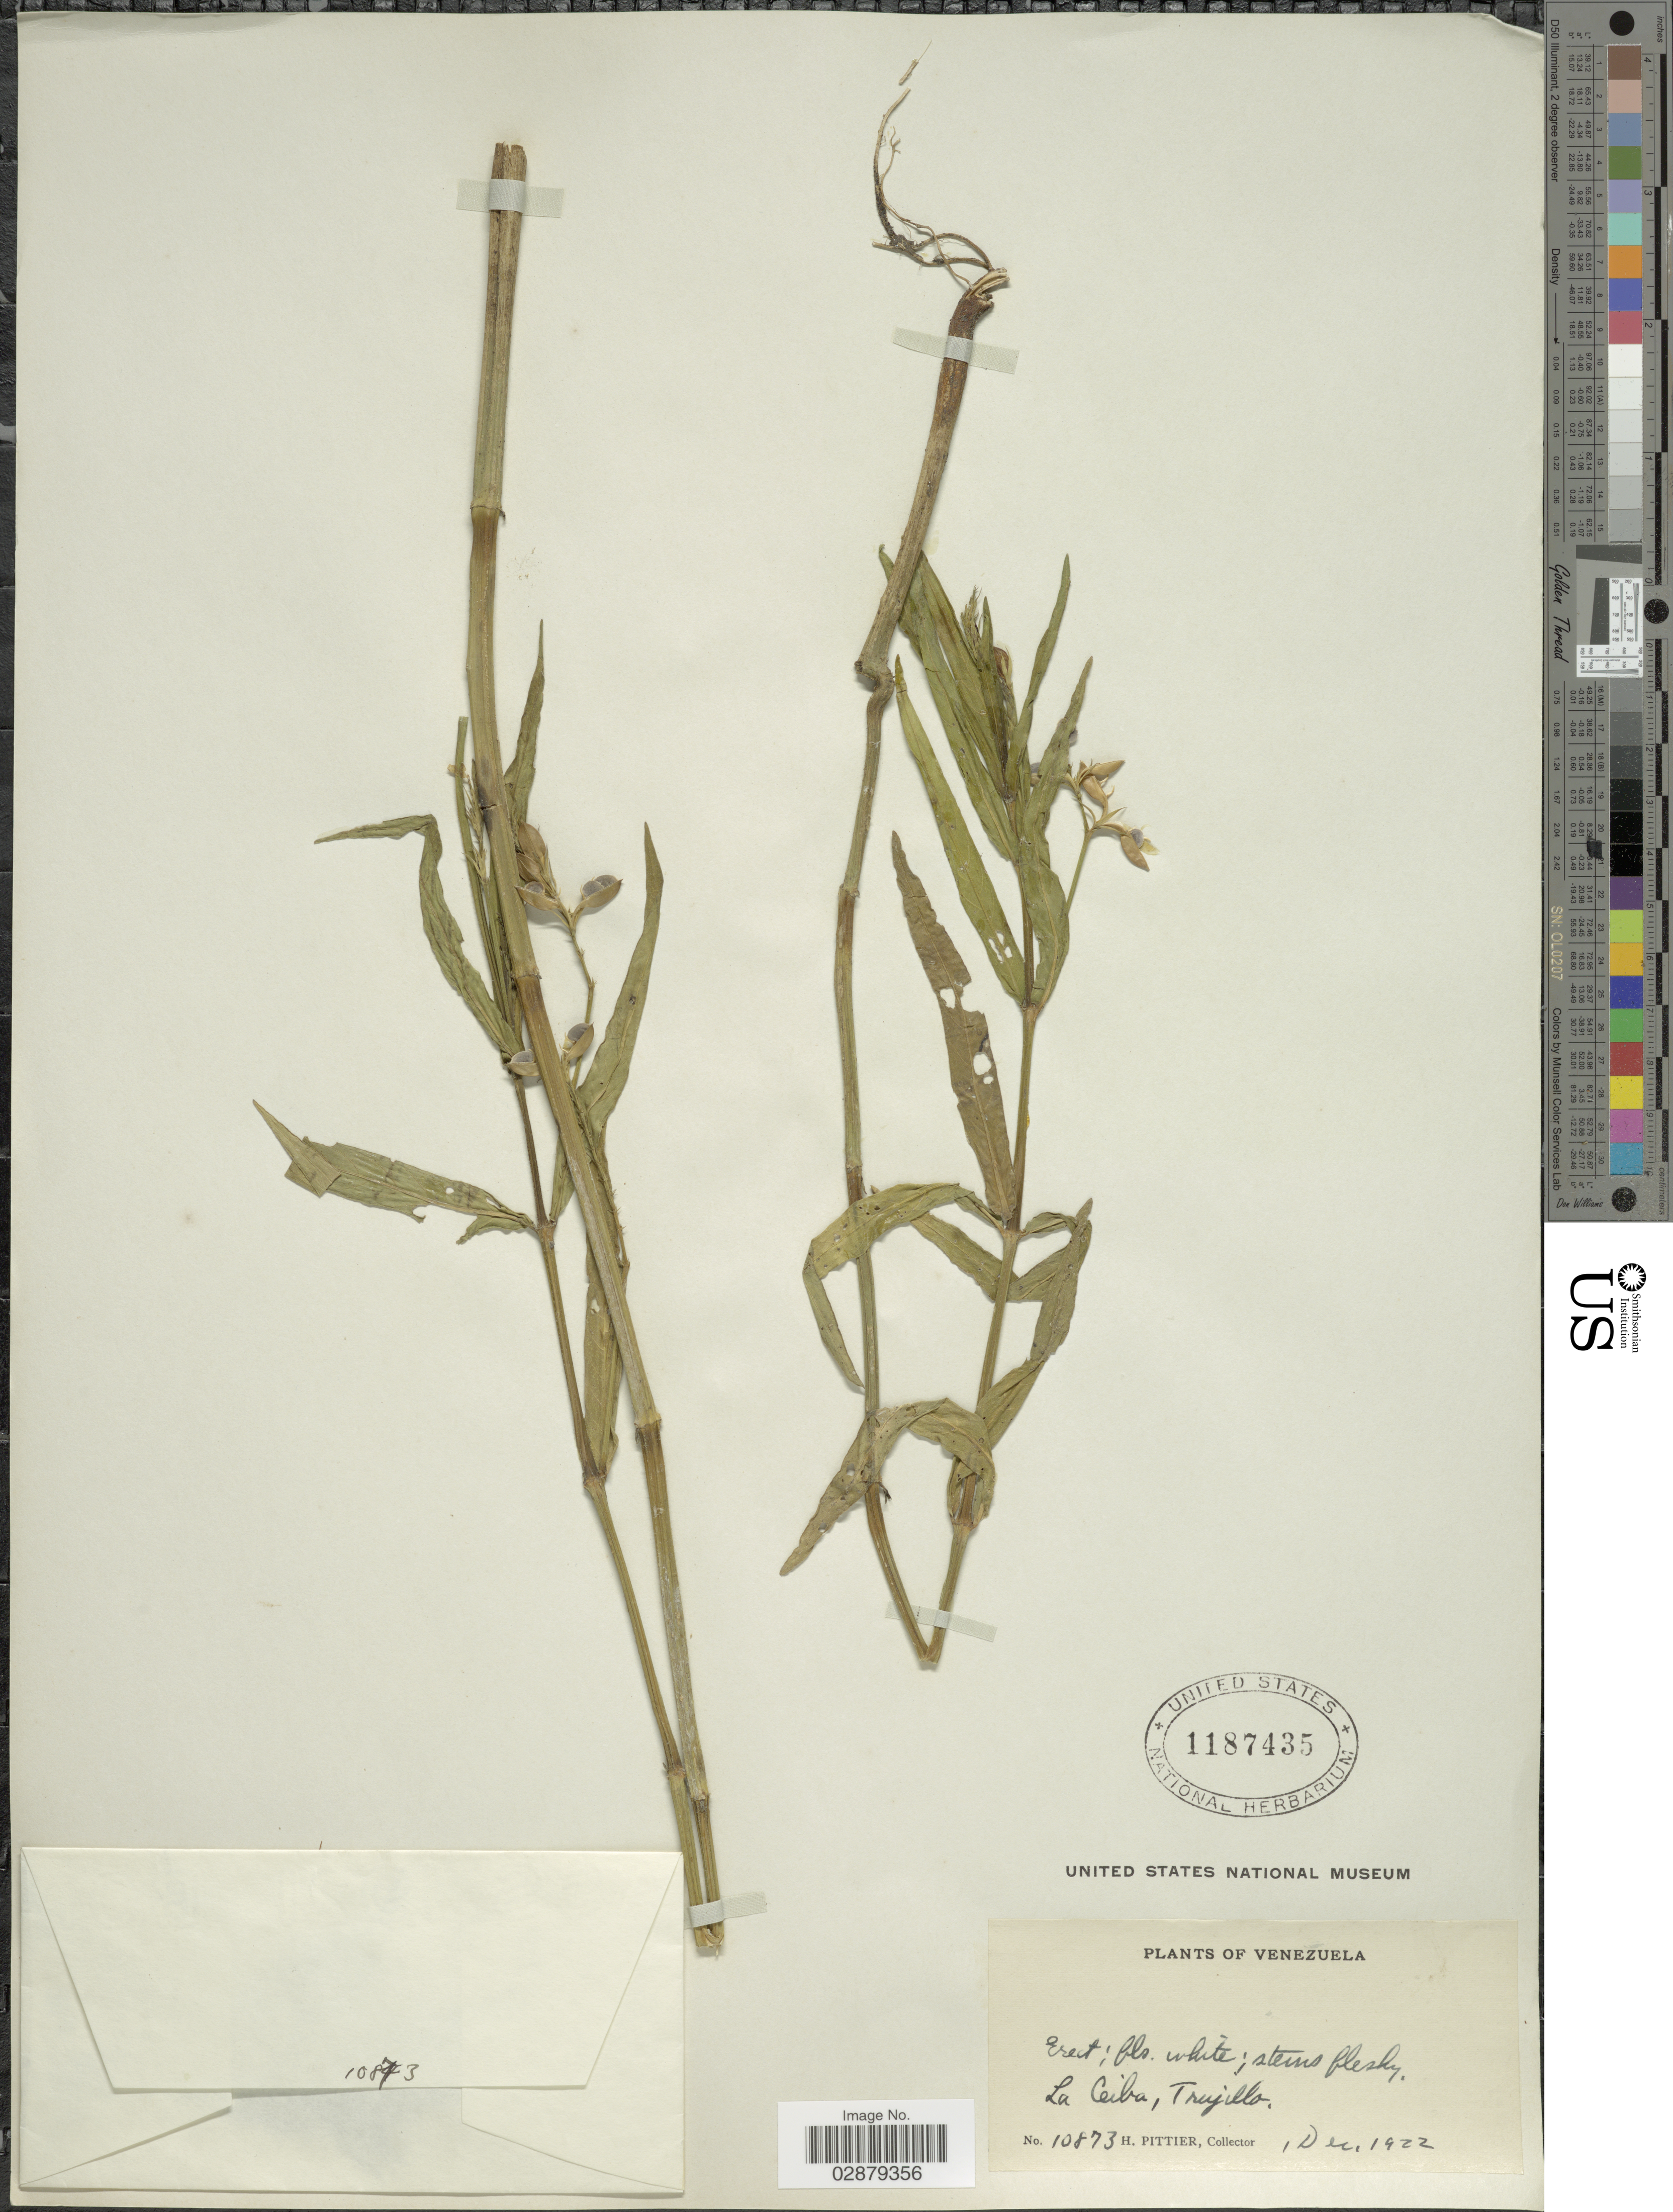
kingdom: Plantae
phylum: Tracheophyta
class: Magnoliopsida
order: Lamiales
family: Acanthaceae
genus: Justicia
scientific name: Justicia laevilinguis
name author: (Nees) Lindau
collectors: H. F. Pittier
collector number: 10873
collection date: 1922-12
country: Venezuela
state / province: Trujillo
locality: La Ceiba.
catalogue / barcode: US 1187435